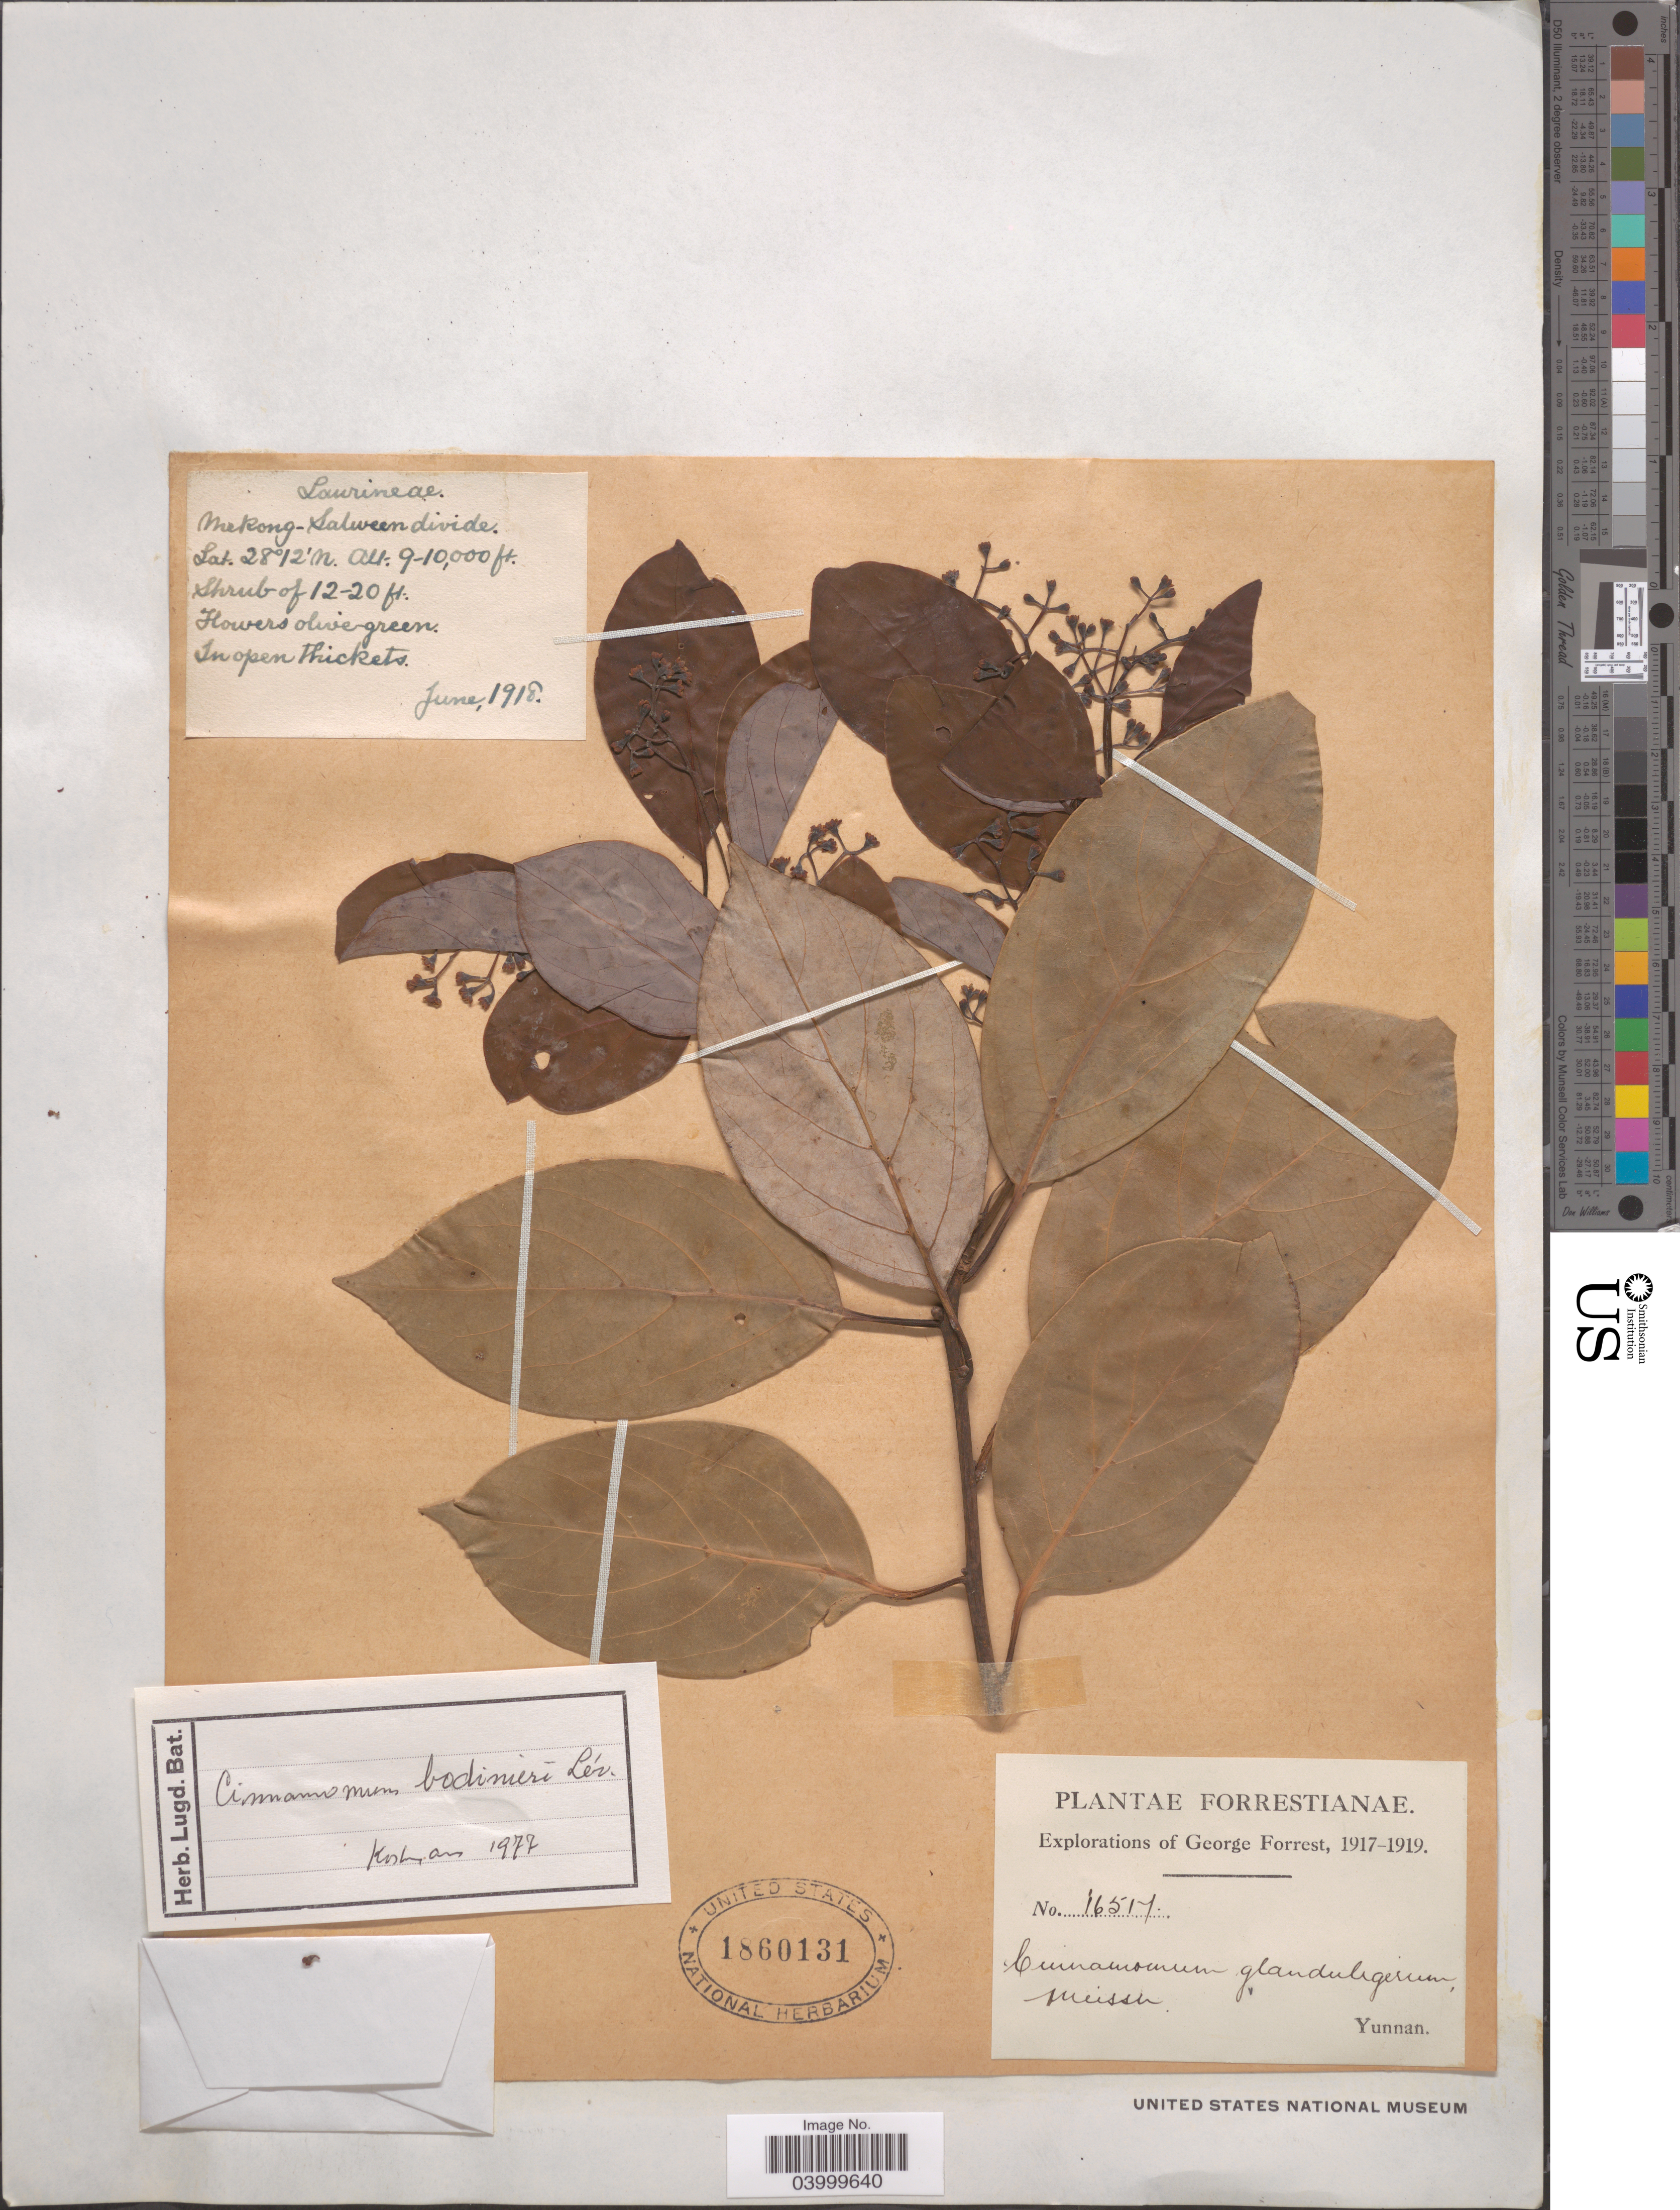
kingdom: Plantae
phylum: Tracheophyta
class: Magnoliopsida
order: Laurales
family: Lauraceae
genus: Cinnamomum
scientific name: Cinnamomum bodinieri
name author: H. Lév.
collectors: G. Forrest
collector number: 16517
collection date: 1918-06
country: China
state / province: Yunnan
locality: Mekong-Salween divide.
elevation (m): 2743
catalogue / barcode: US 1860131